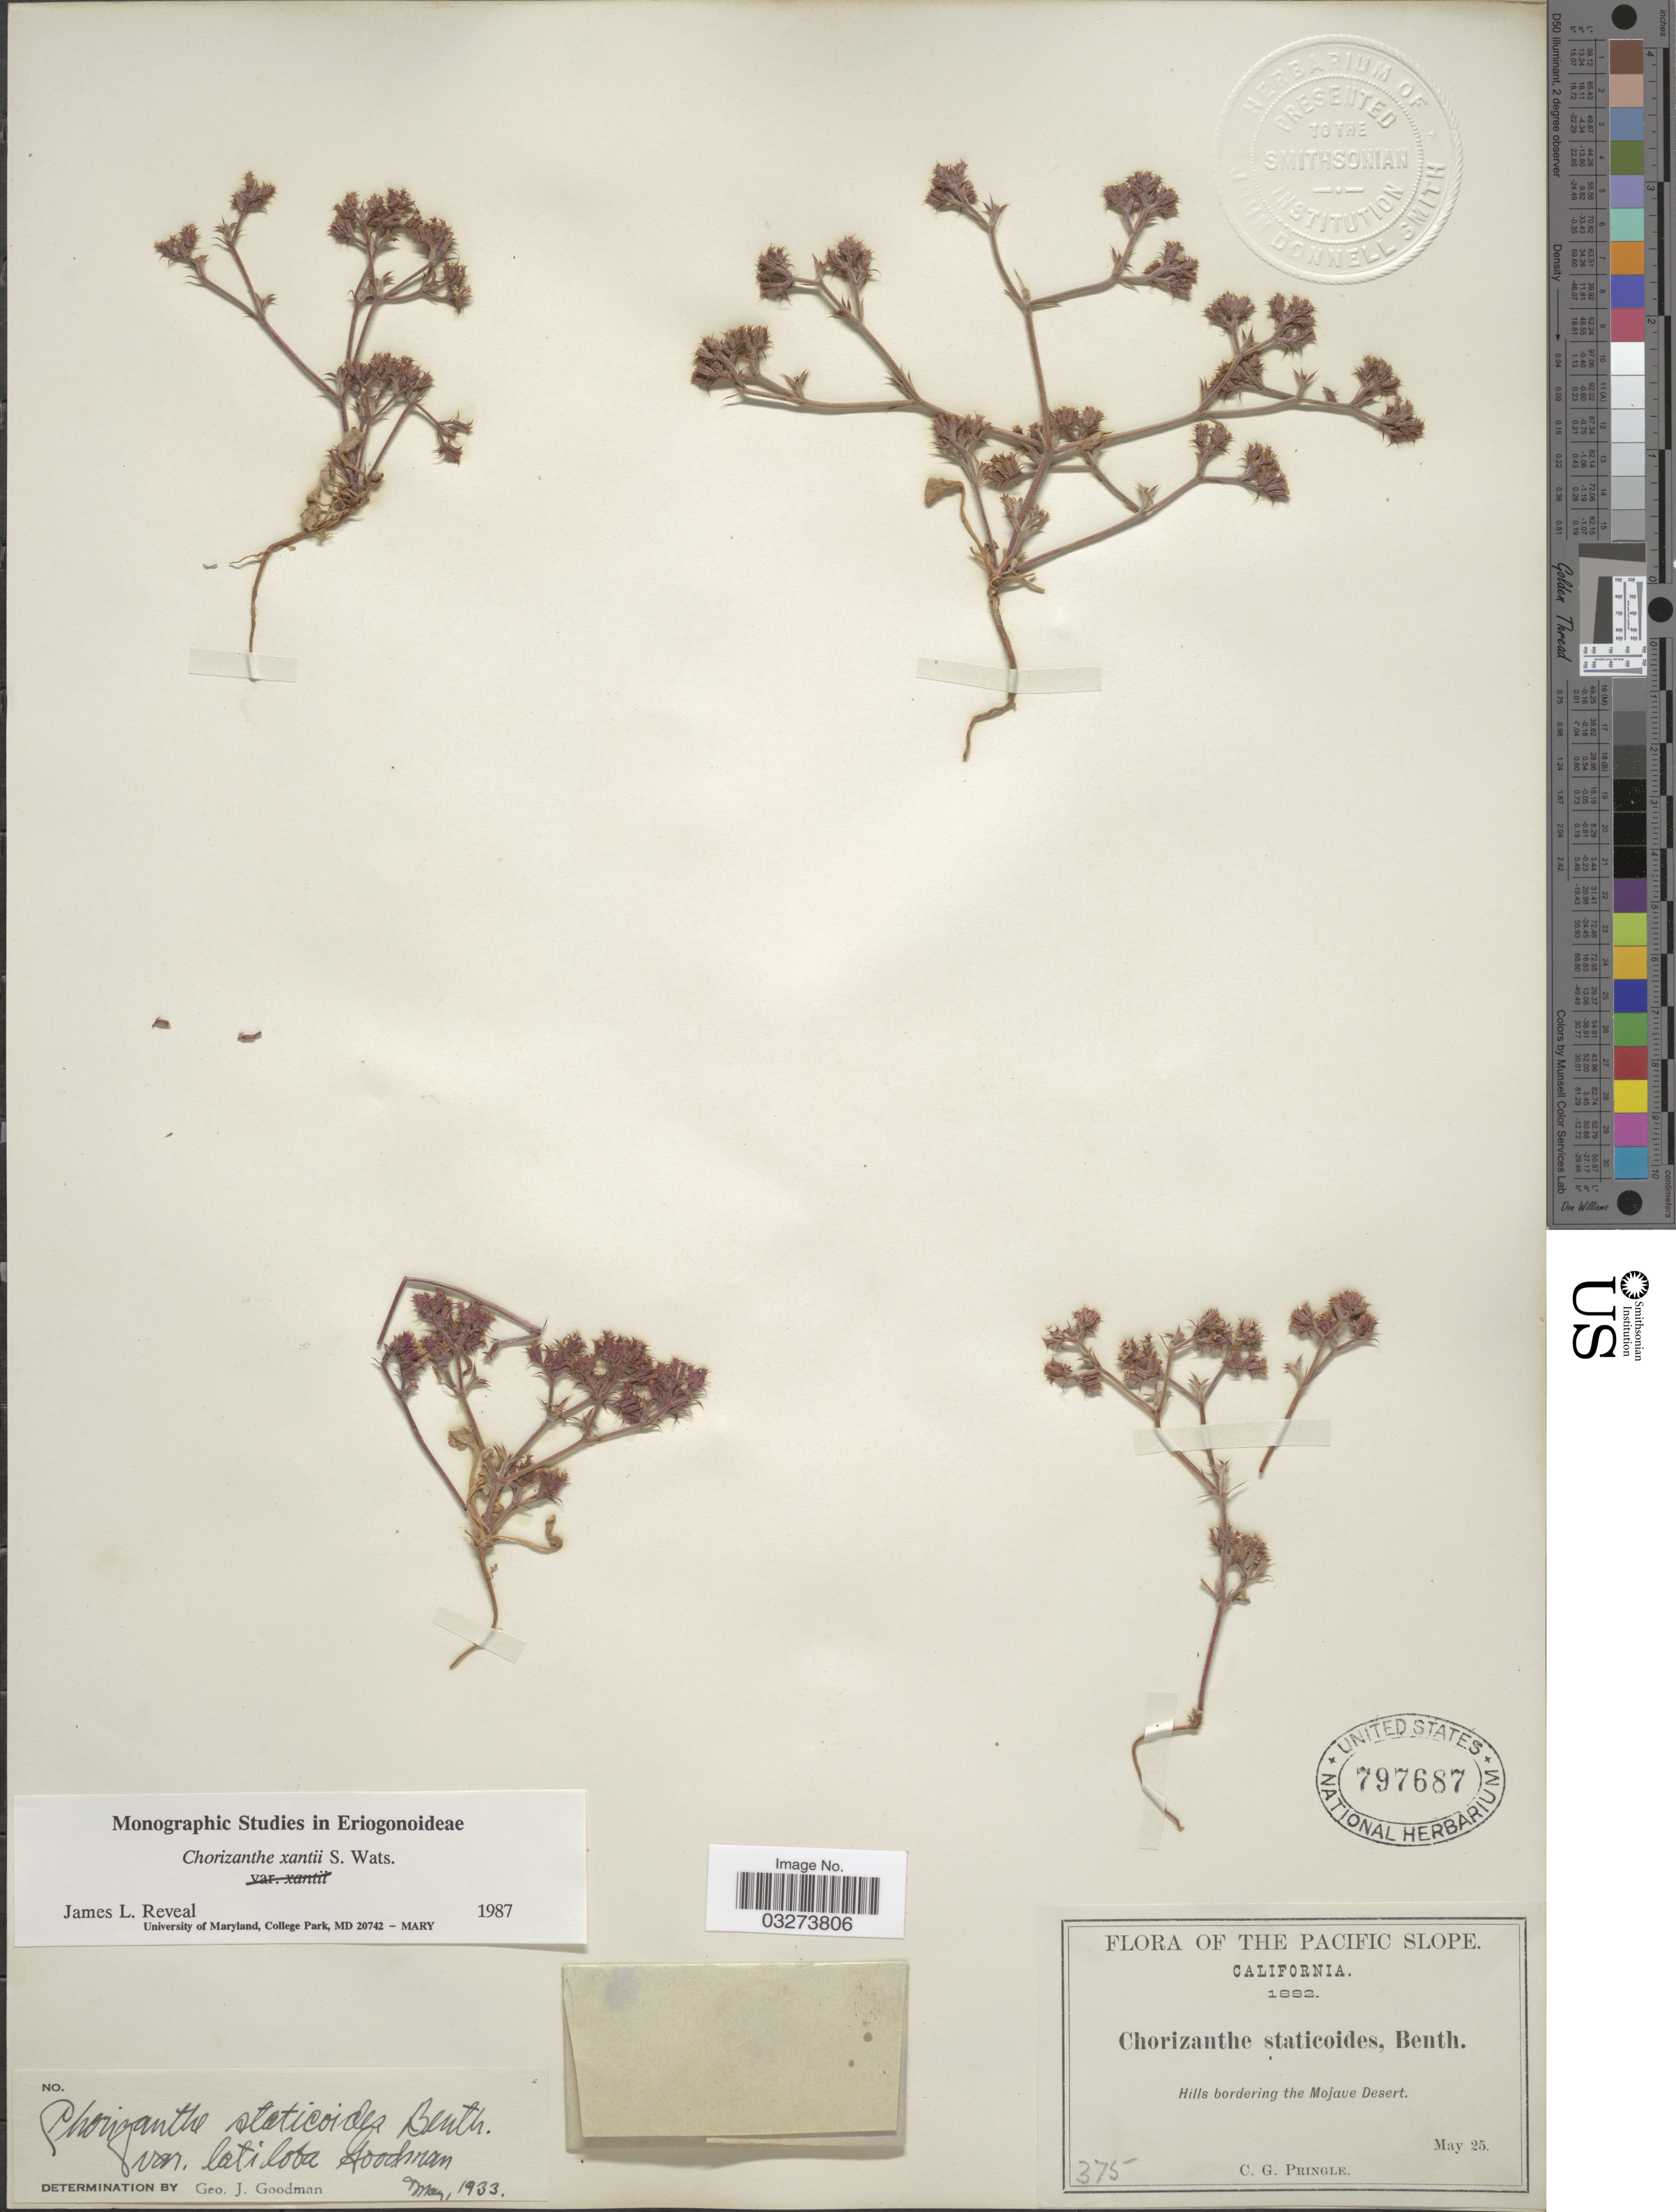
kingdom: Plantae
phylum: Tracheophyta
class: Magnoliopsida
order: Caryophyllales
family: Polygonaceae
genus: Chorizanthe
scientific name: Chorizanthe xanti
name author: S. Watson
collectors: C. G. Pringle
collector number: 375?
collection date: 1882-05-25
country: United States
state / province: California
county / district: San Bernardino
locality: The Pacific Slope. Hills bordering the Mojave Desert.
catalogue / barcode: US 797687